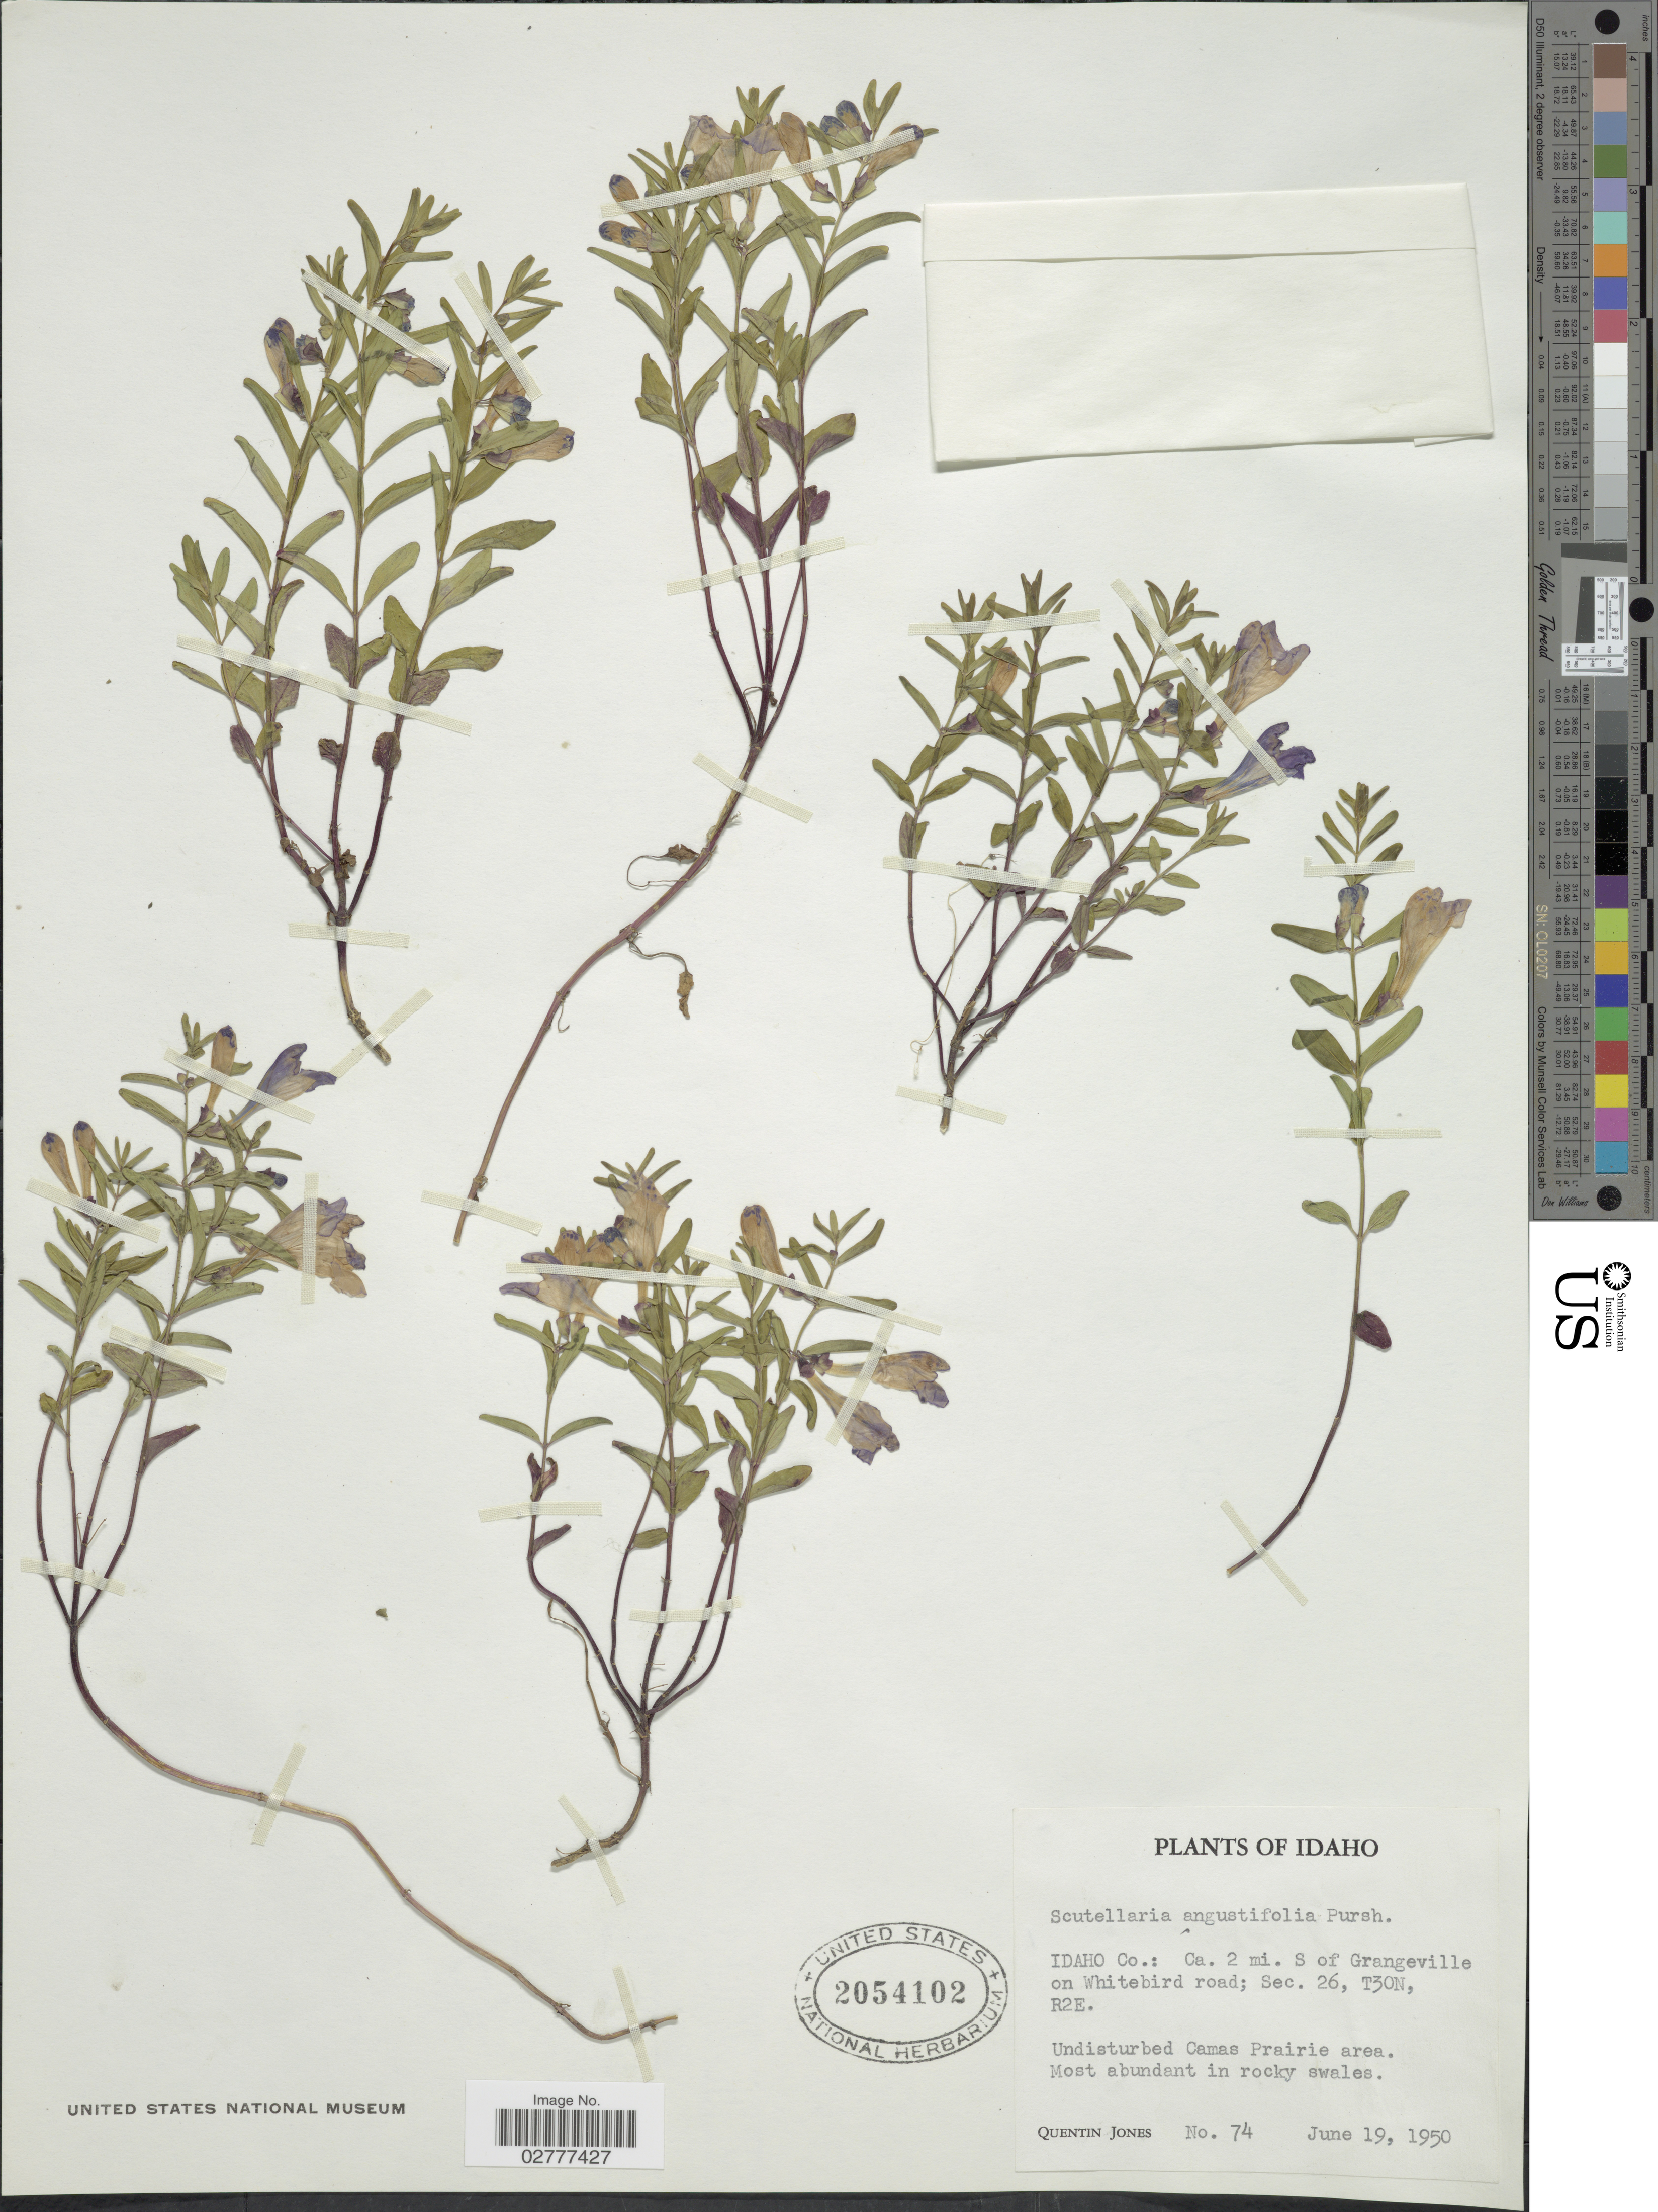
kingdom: Plantae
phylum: Tracheophyta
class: Magnoliopsida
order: Lamiales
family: Lamiaceae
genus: Scutellaria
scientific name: Scutellaria angustifolia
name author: Pursh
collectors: Q. Jones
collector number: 74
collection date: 1950-06-19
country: United States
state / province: Idaho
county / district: Idaho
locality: Ca. 2 mi. S of Grangeville on Whitebird road; Sec. 26, T30N, R2E.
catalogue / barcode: US 2054102